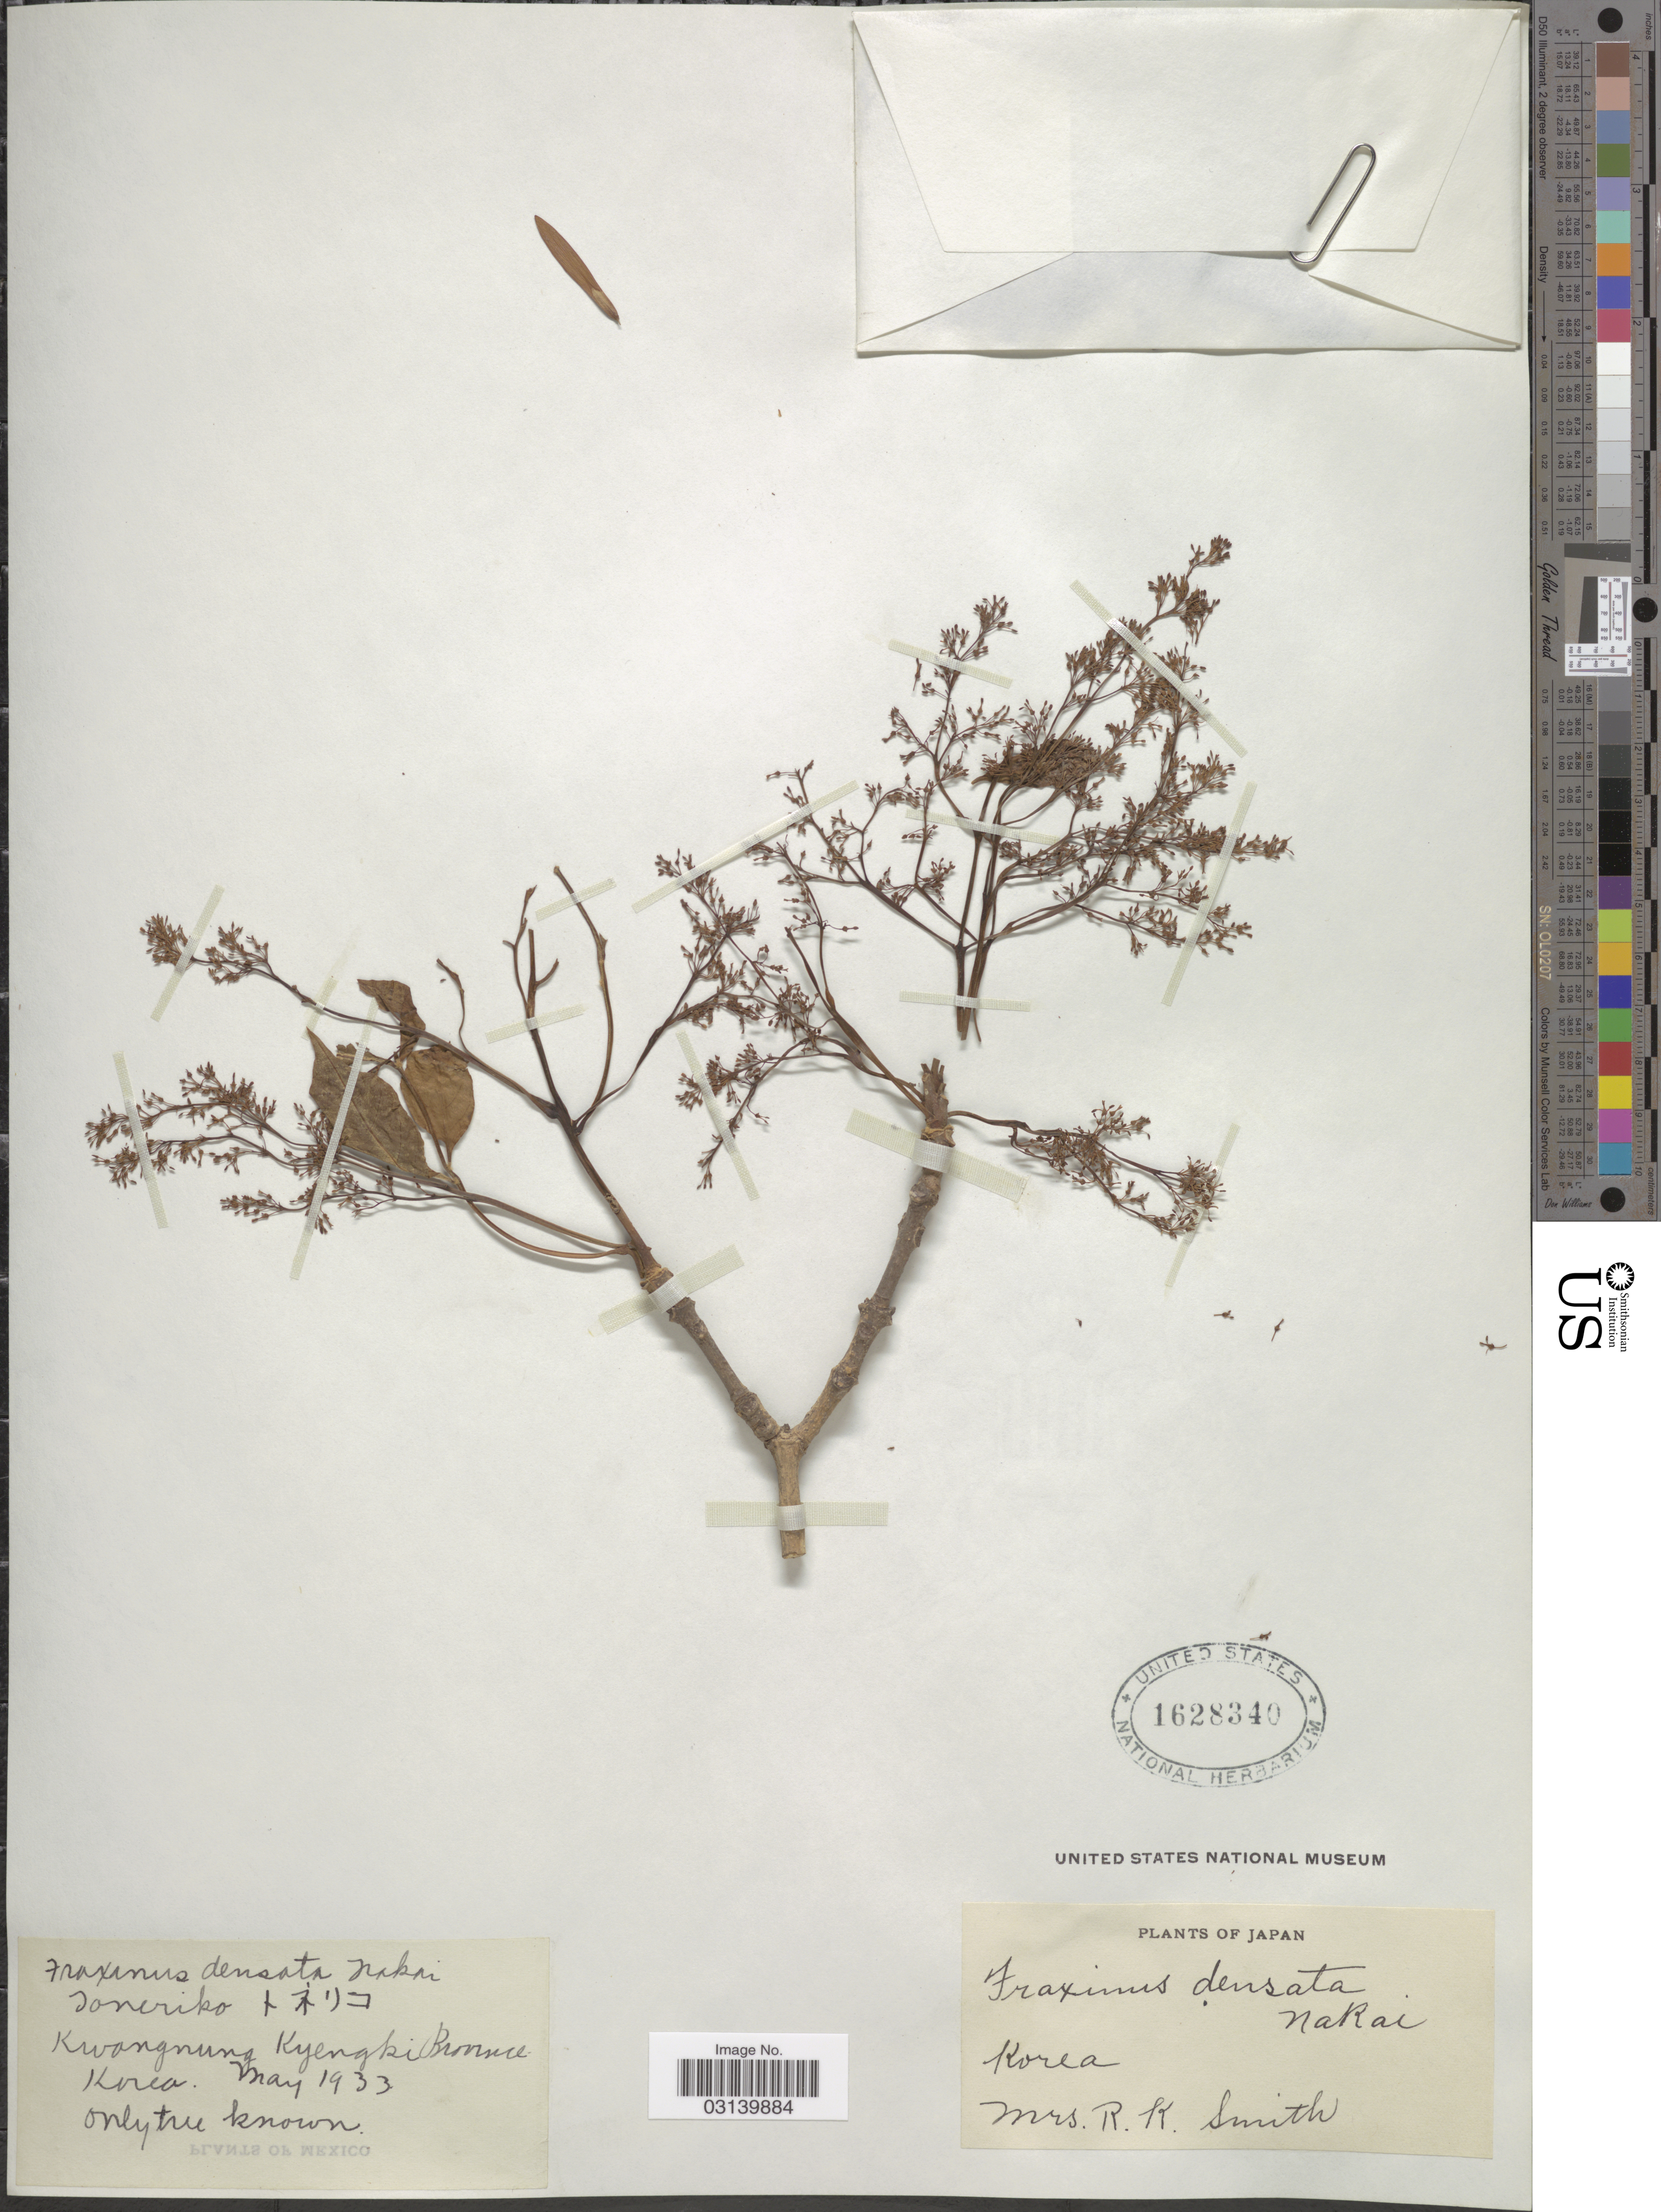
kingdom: Plantae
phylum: Tracheophyta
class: Magnoliopsida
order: Lamiales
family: Oleaceae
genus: Fraxinus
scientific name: Fraxinus densata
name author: Nakai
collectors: Mrs. R. K. Smith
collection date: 1933-05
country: South Korea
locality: Kwangnung Kyengki Province.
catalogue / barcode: US 1628340